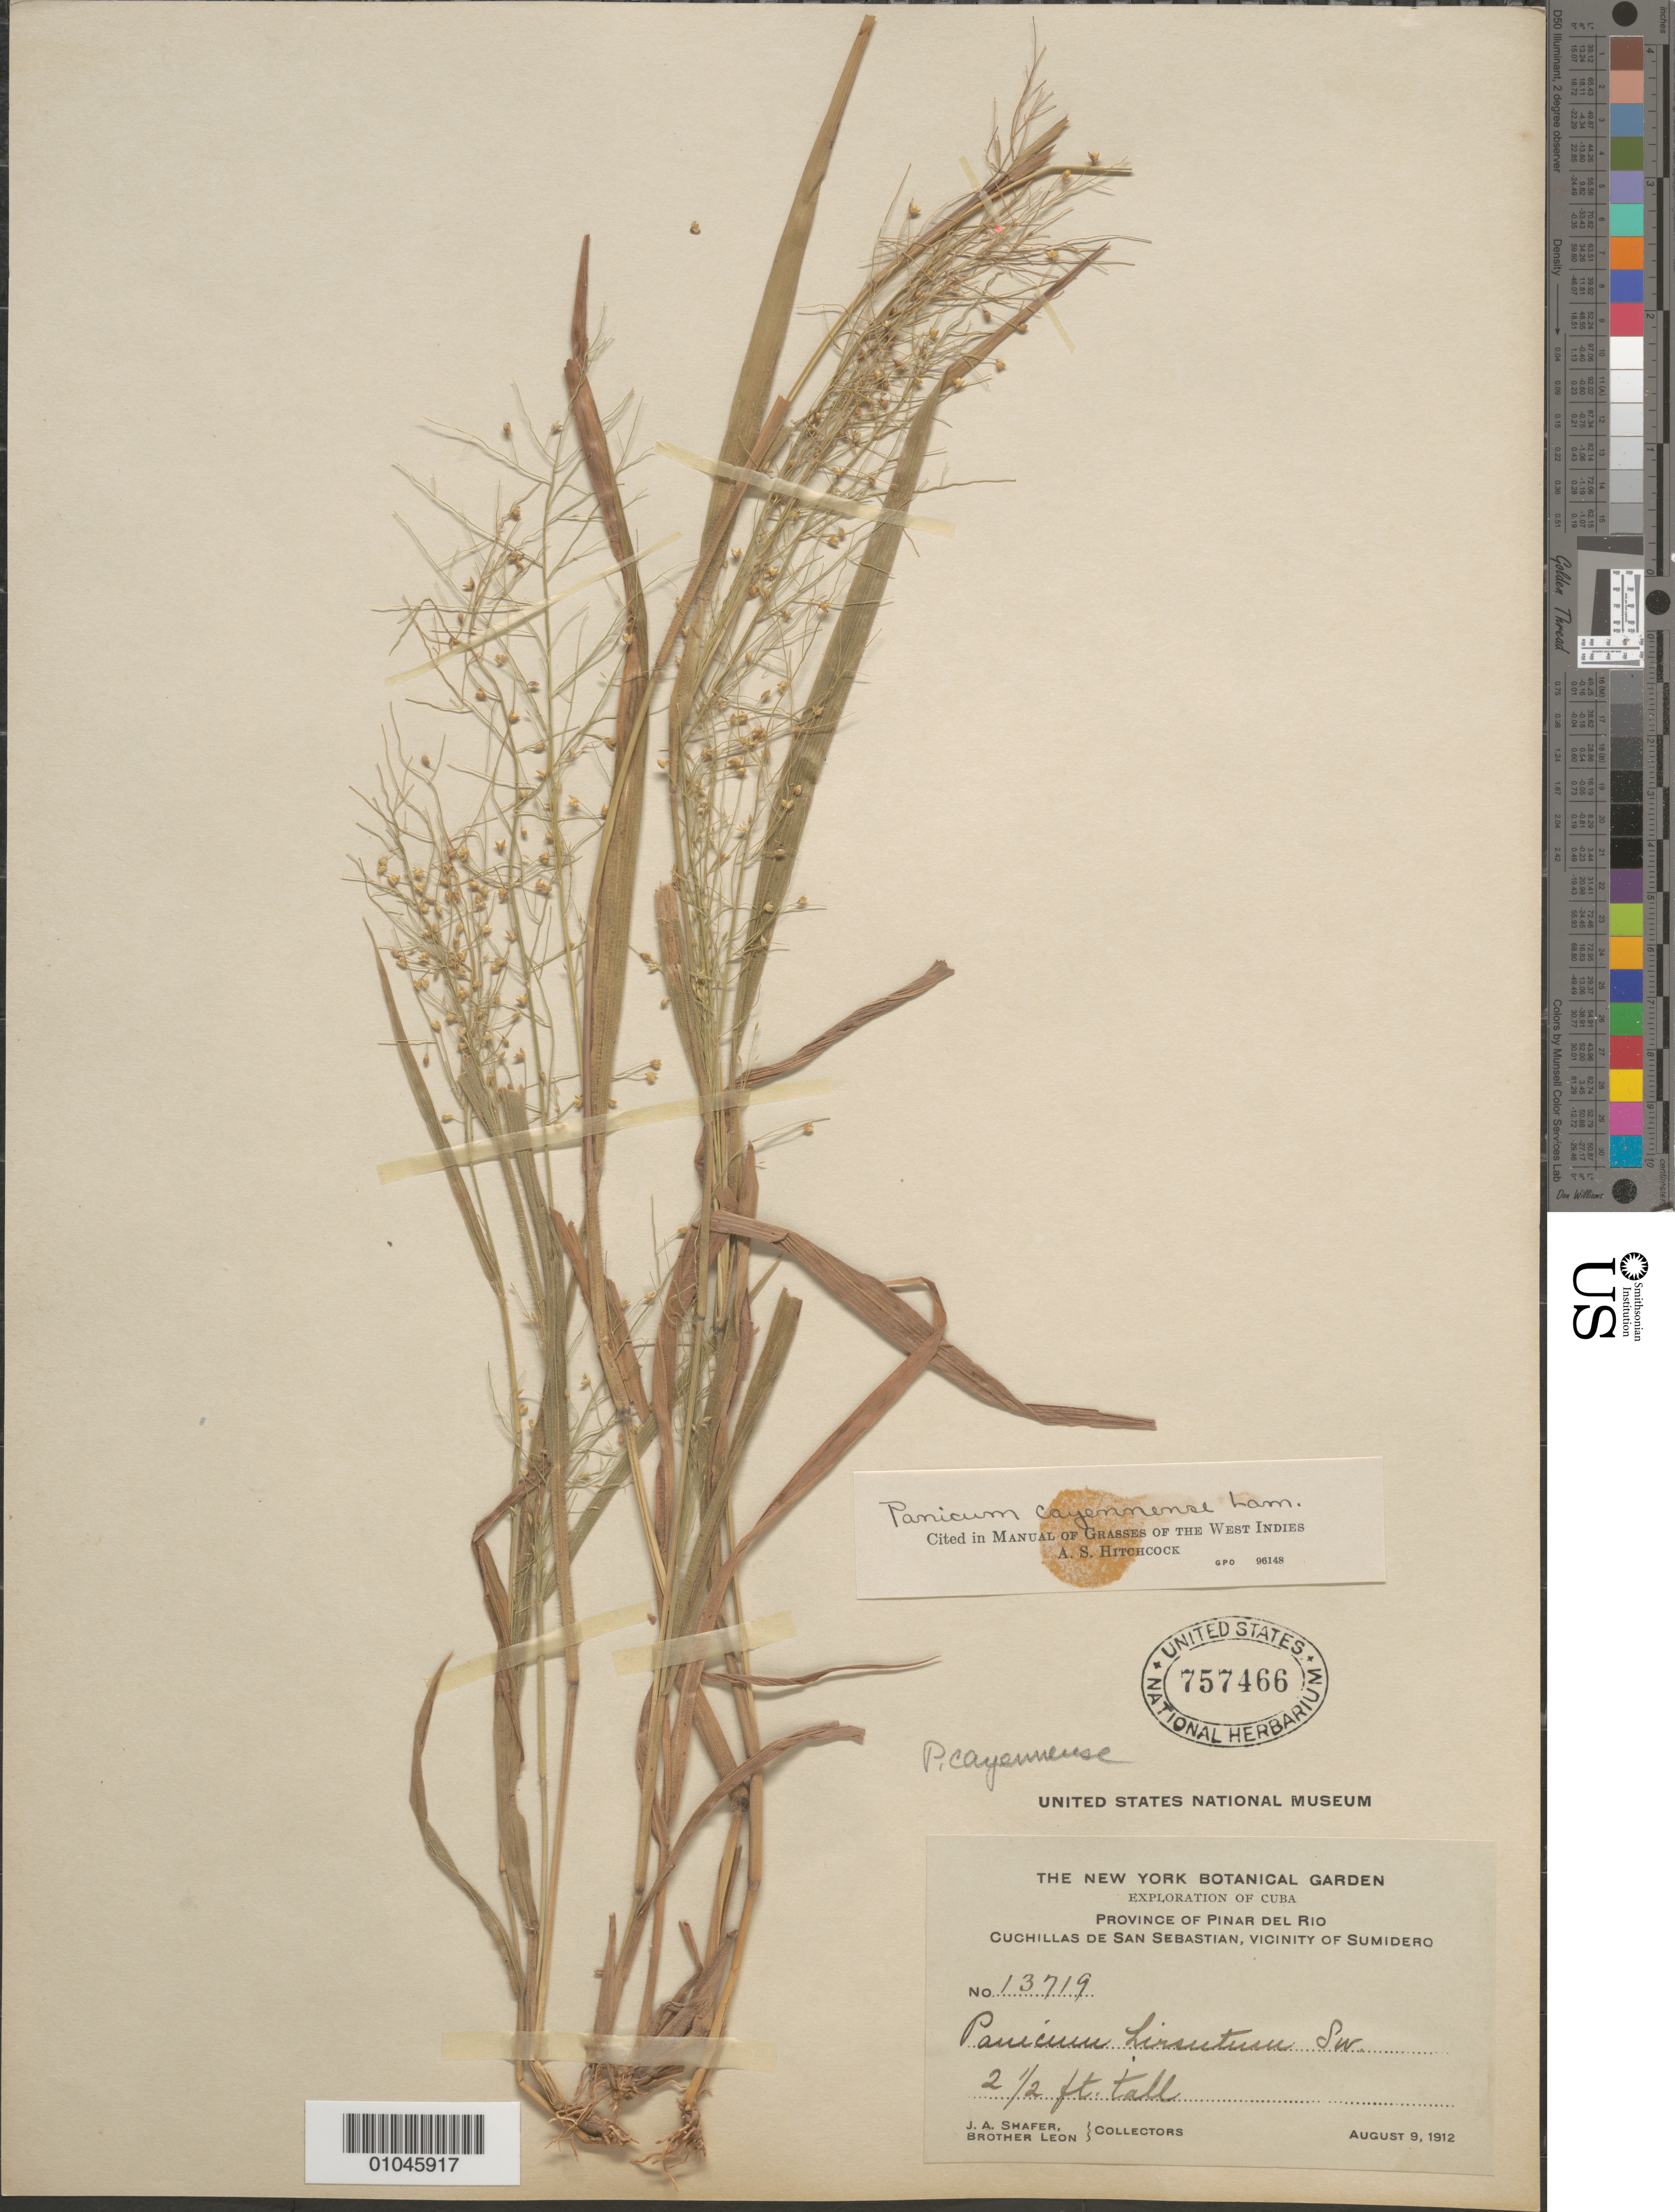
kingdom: Plantae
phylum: Tracheophyta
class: Liliopsida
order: Poales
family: Poaceae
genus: Panicum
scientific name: Panicum cayennense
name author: Lam.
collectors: J. A. Shafer & Bro. León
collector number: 13719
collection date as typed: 09 Aug 1912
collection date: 1912-08-09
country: Cuba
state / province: Pinar del Rio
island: Cuba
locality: Pinar del Rio, Cuchillas de San Sebastian Vicinity of Sumidero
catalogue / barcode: US 757466